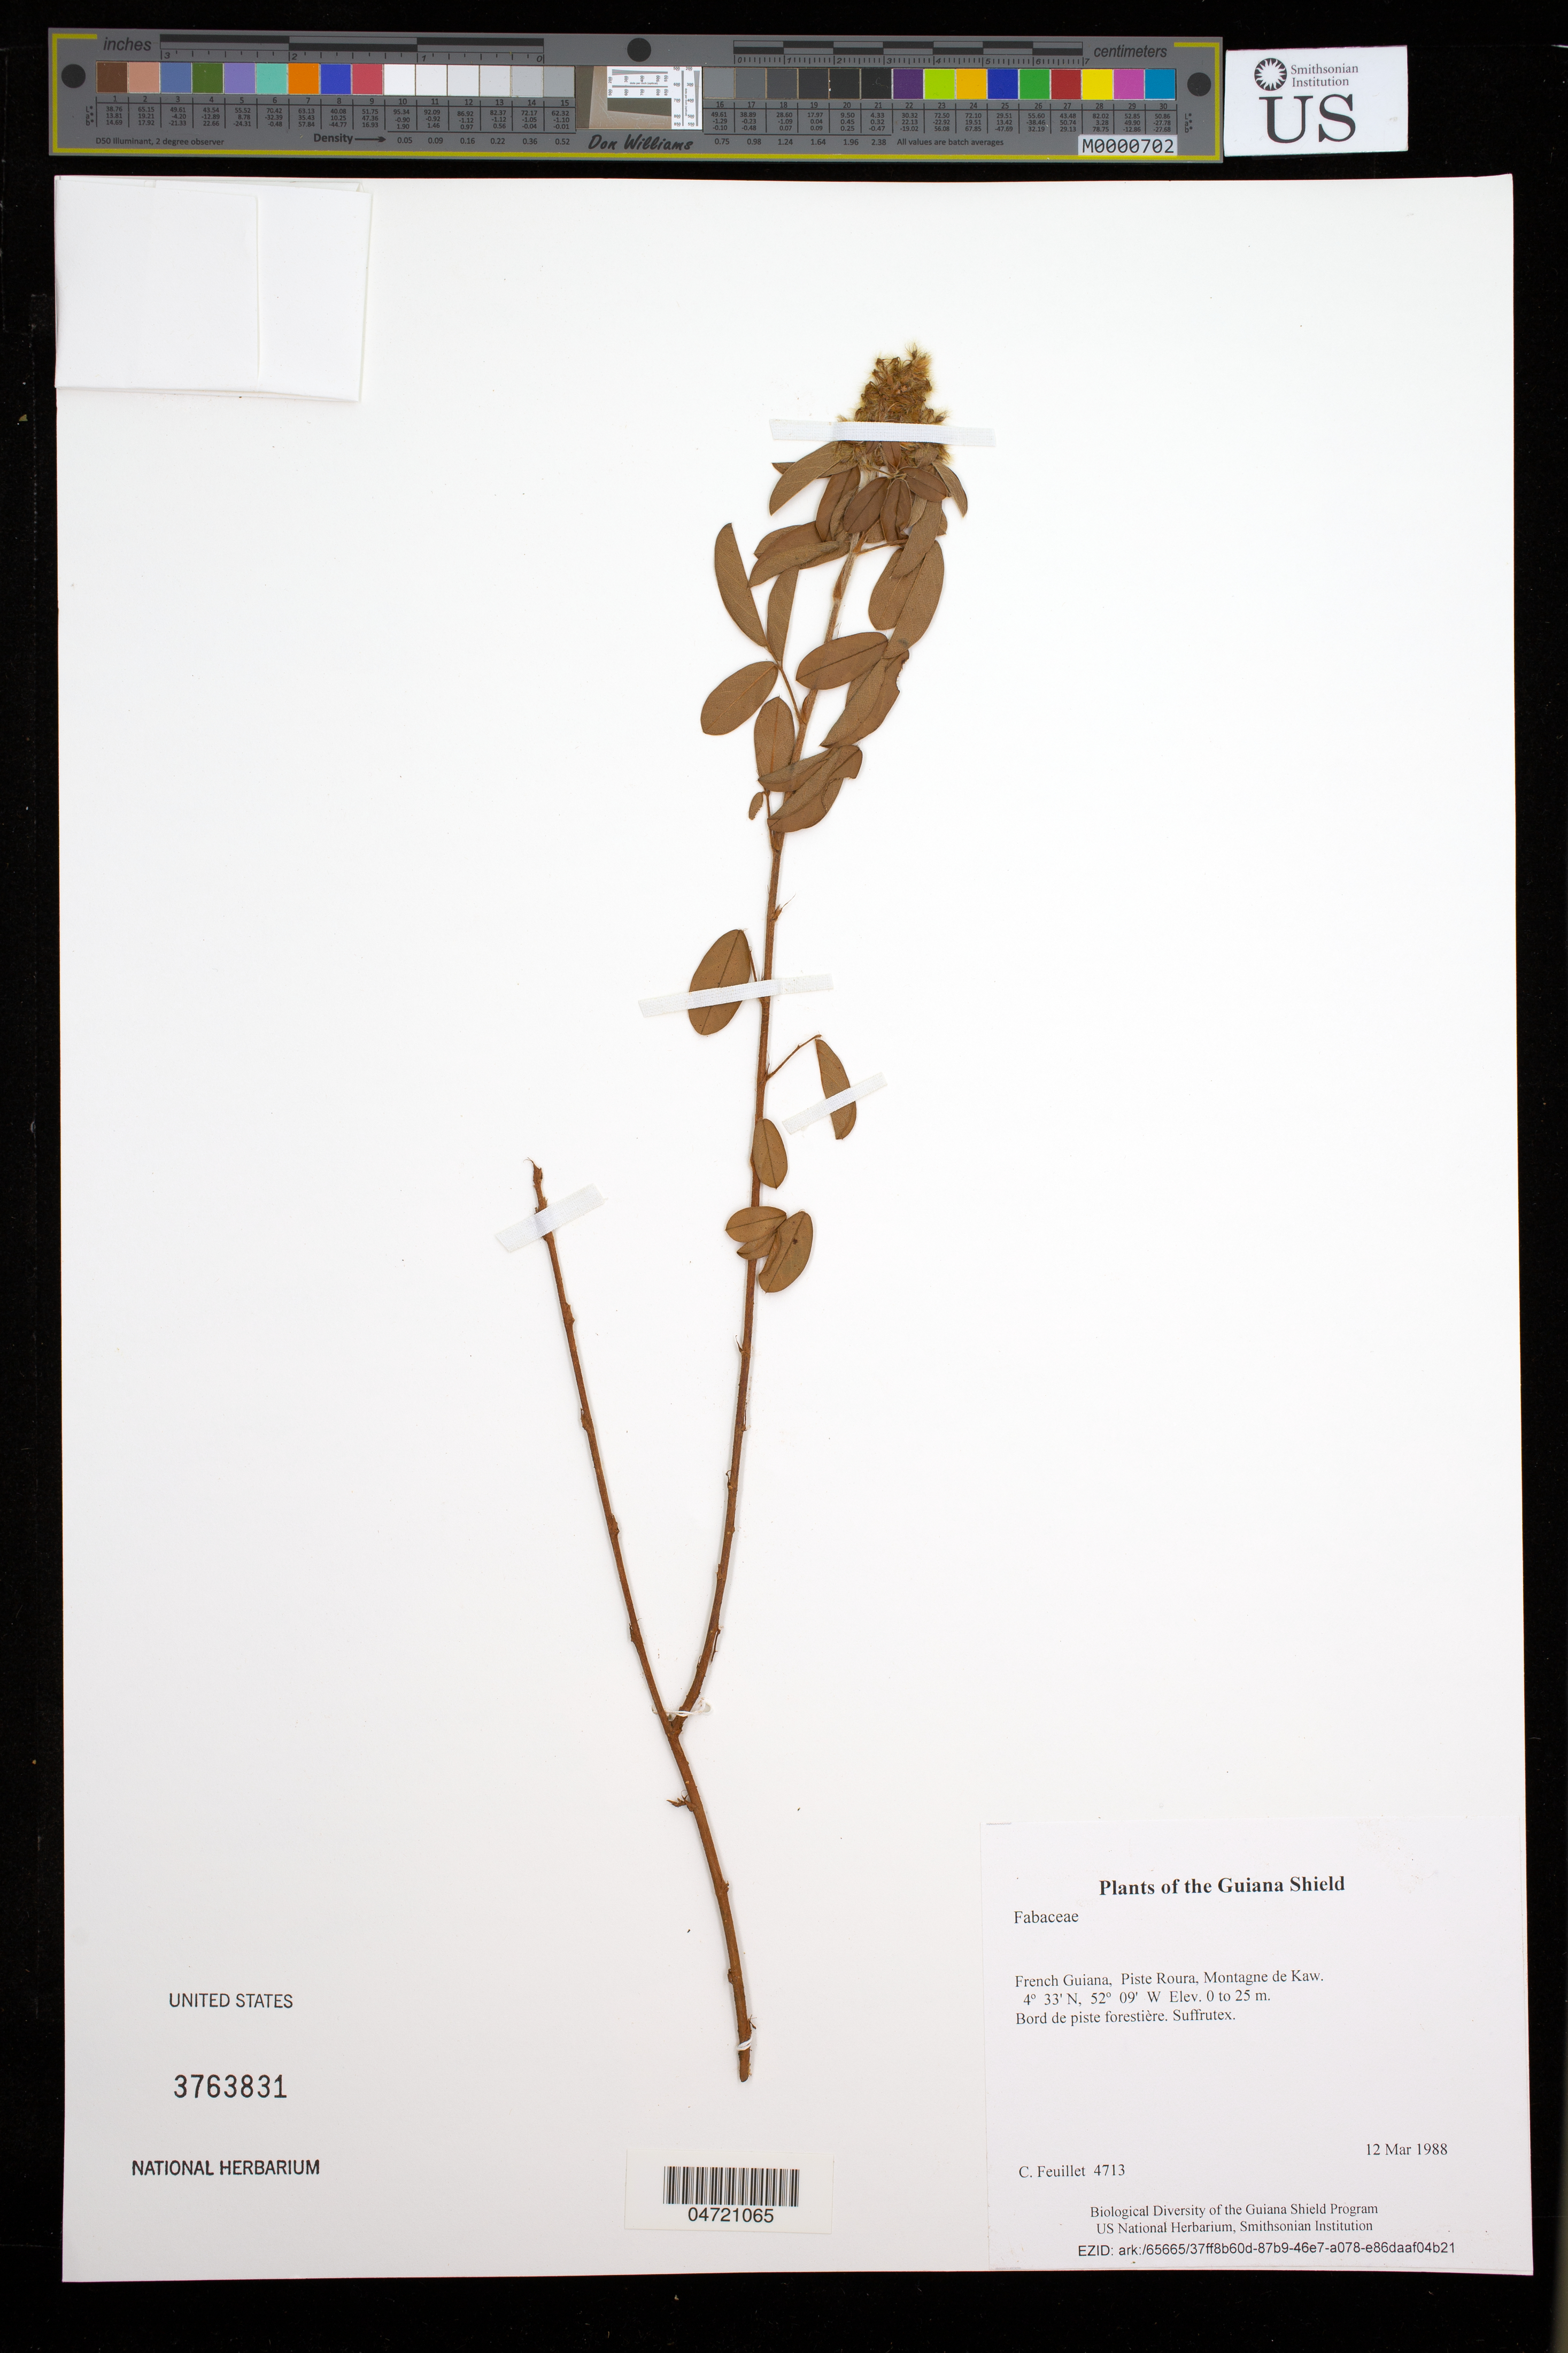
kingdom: Plantae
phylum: Tracheophyta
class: Magnoliopsida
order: Fabales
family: Fabaceae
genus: Desmodium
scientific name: Desmodium sp.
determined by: Trujillo, A. M.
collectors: C. Feuillet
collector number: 4713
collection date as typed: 12 Mar 1988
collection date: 1988-03-12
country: French Guiana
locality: Piste Roura, Montagne de Kaw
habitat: Bord de piste forestière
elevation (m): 0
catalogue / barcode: US 3763831